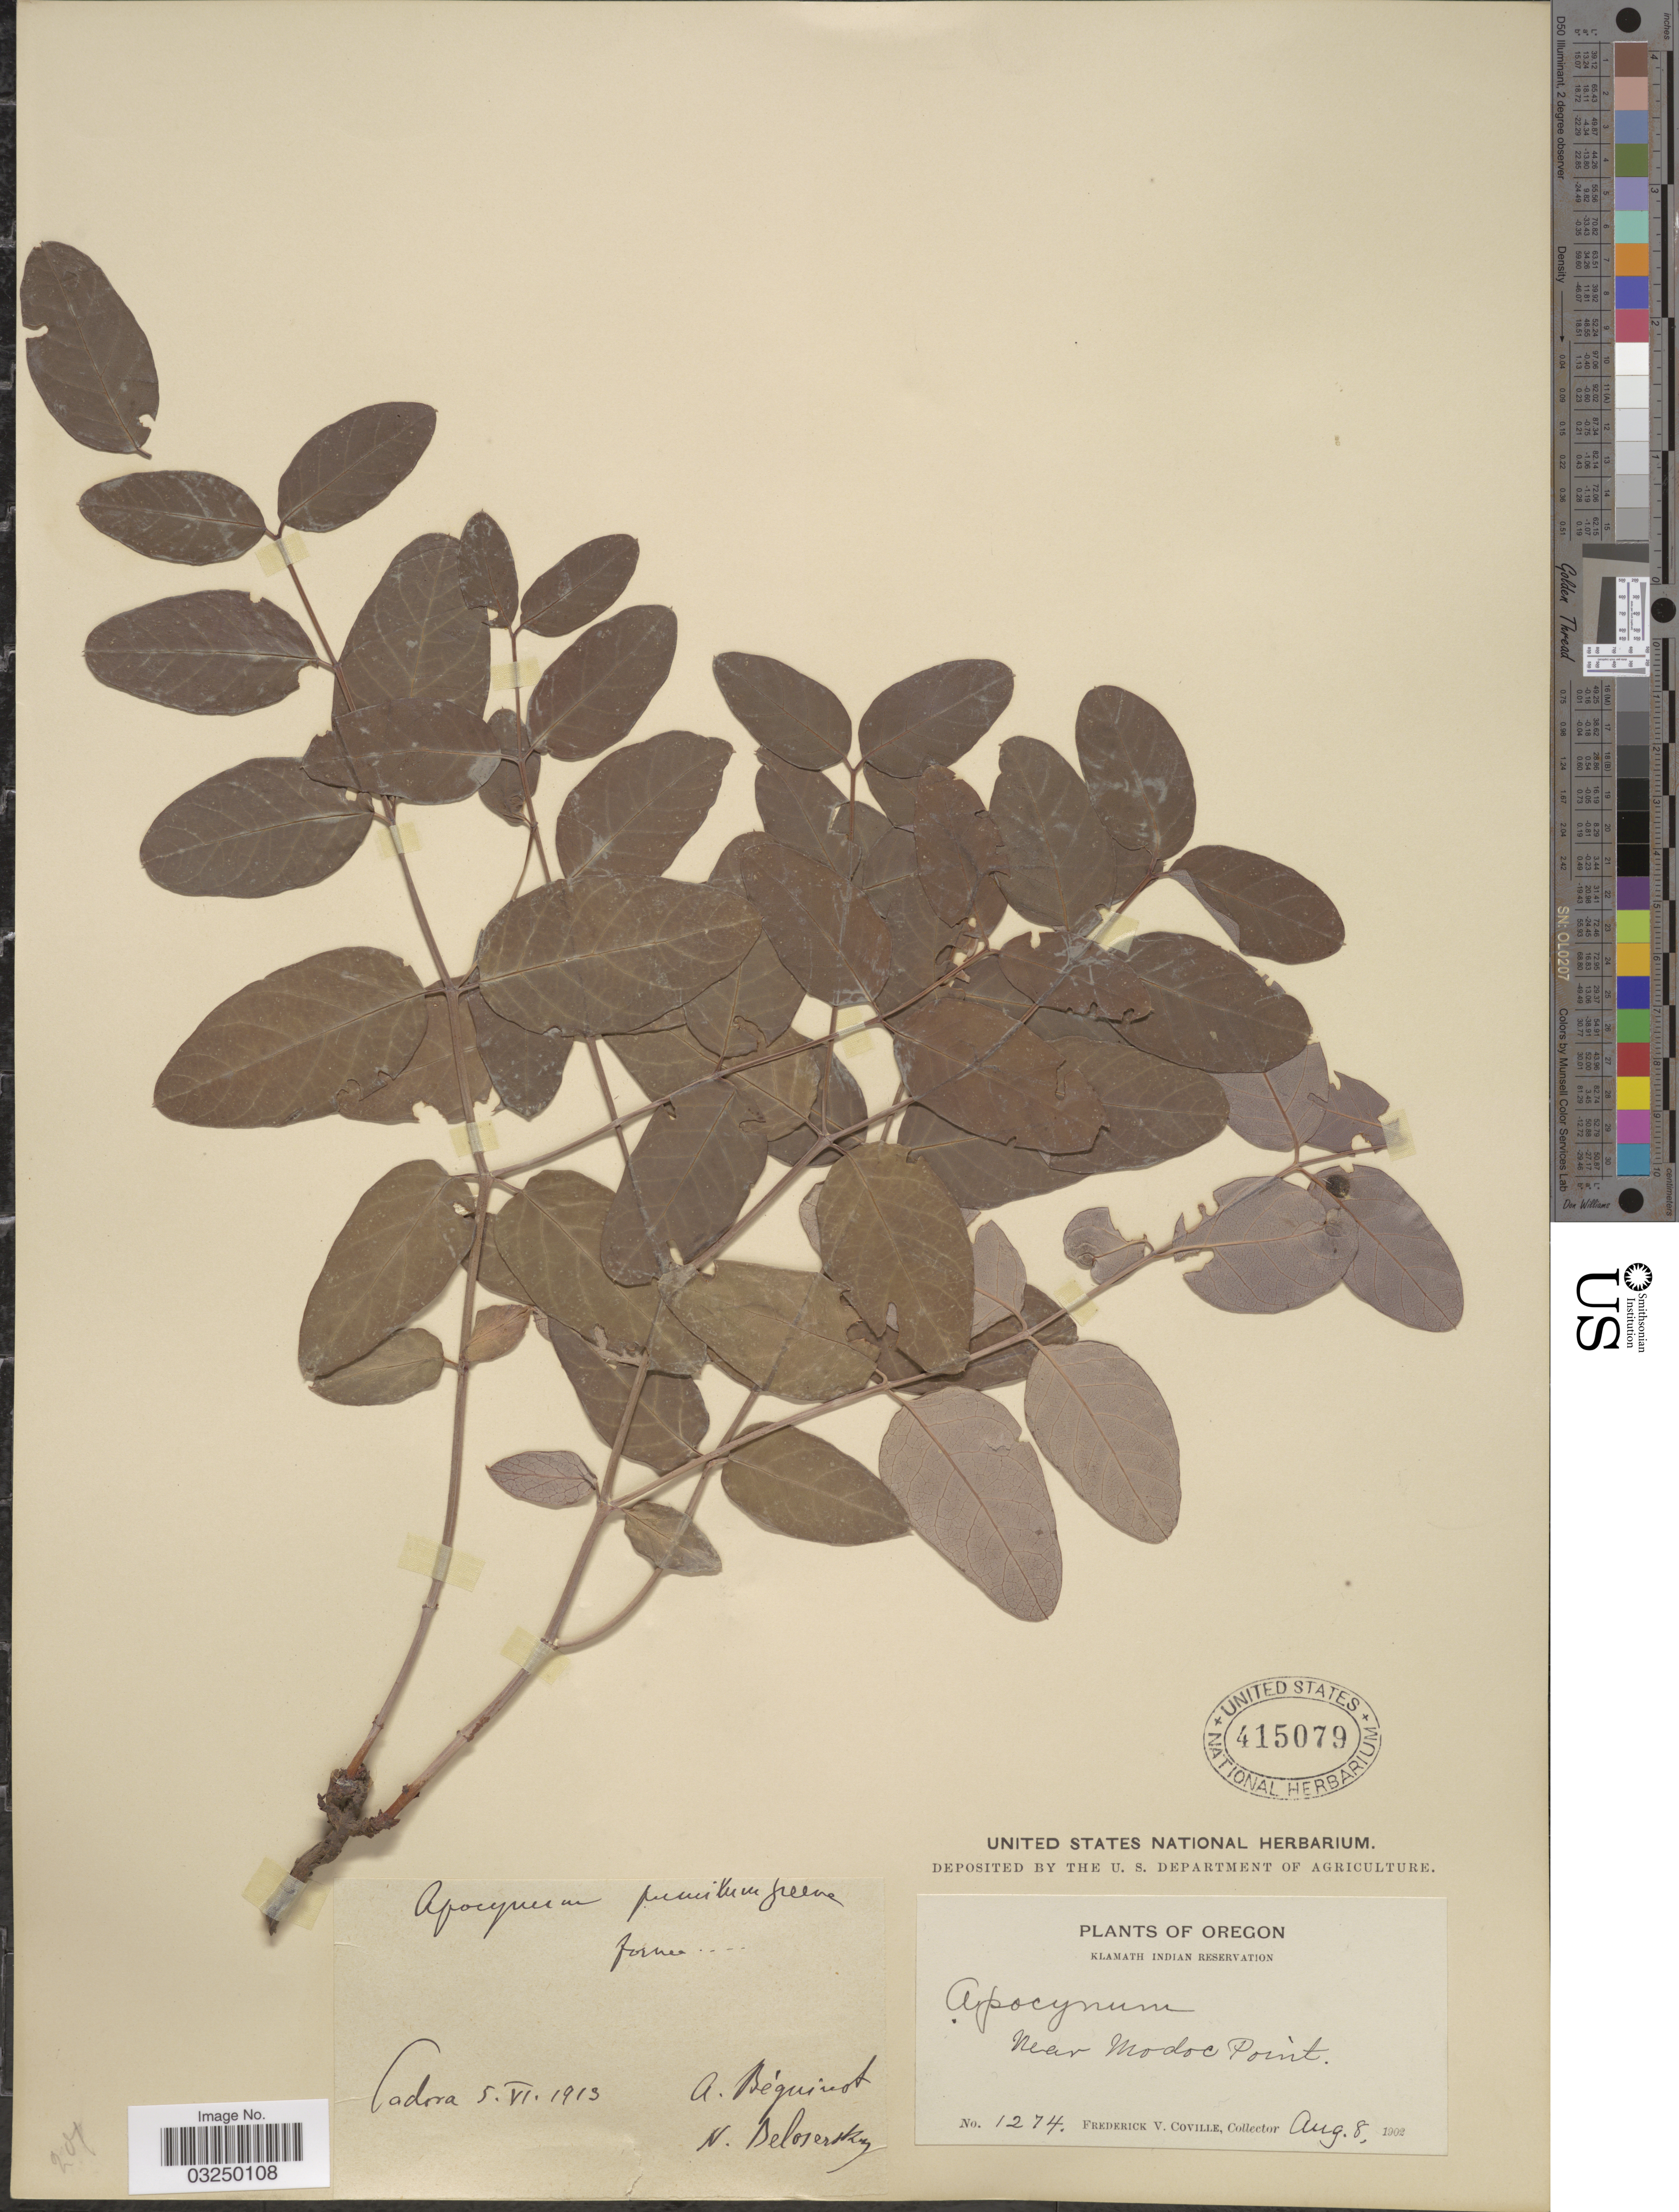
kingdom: Plantae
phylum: Tracheophyta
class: Magnoliopsida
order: Gentianales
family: Apocynaceae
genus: Apocynum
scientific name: Apocynum pumilum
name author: (A. Gray) Greene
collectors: F. V. Coville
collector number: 1274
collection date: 1902-08-08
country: United States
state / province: Oregon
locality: Klamath Indian Reservation. Near Modoc Point.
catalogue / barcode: US 415079